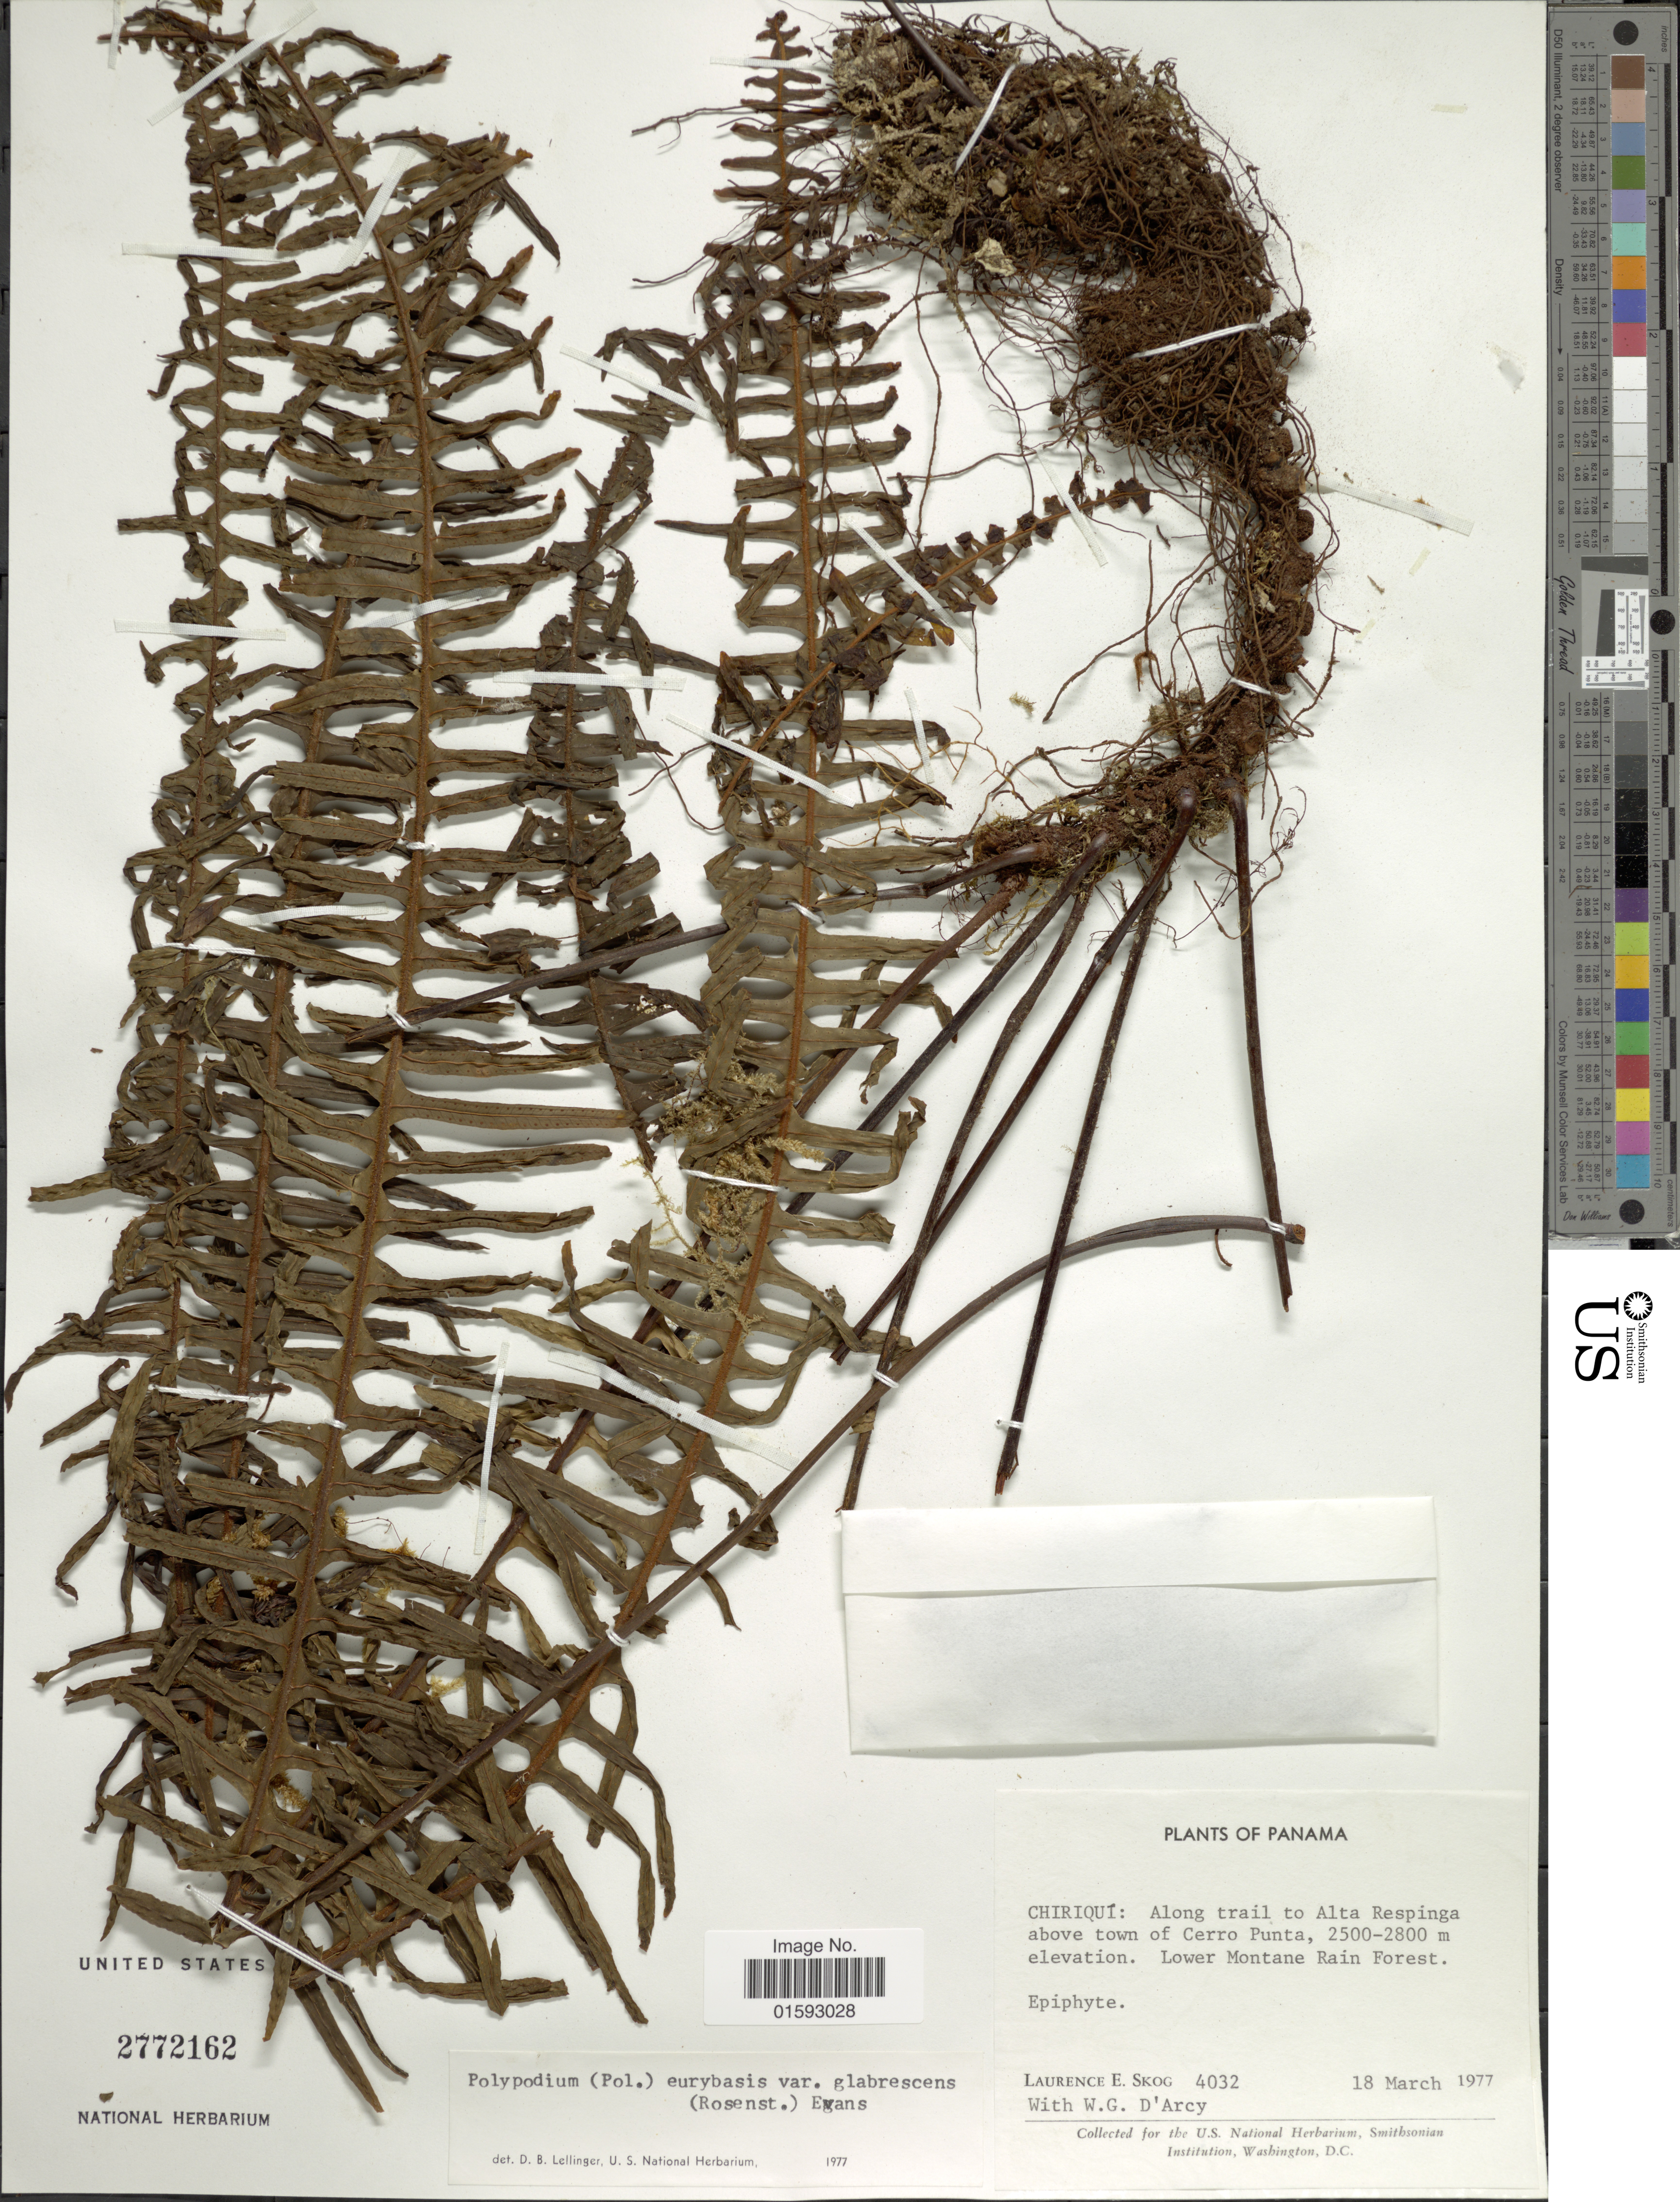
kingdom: Plantae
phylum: Tracheophyta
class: Polypodiopsida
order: Polypodiales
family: Polypodiaceae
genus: Pecluma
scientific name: Pecluma eurybasis var. glabrescens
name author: (Rosenst.) Lellinger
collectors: L. E. Skog & W. G. D'Arcy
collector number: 4032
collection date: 1977-03-18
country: Panama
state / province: Chiriqui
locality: Along trail to Alta Respinga above town of Cerro Punta, Lower Montane Rain Forest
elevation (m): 2500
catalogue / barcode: US 2772162